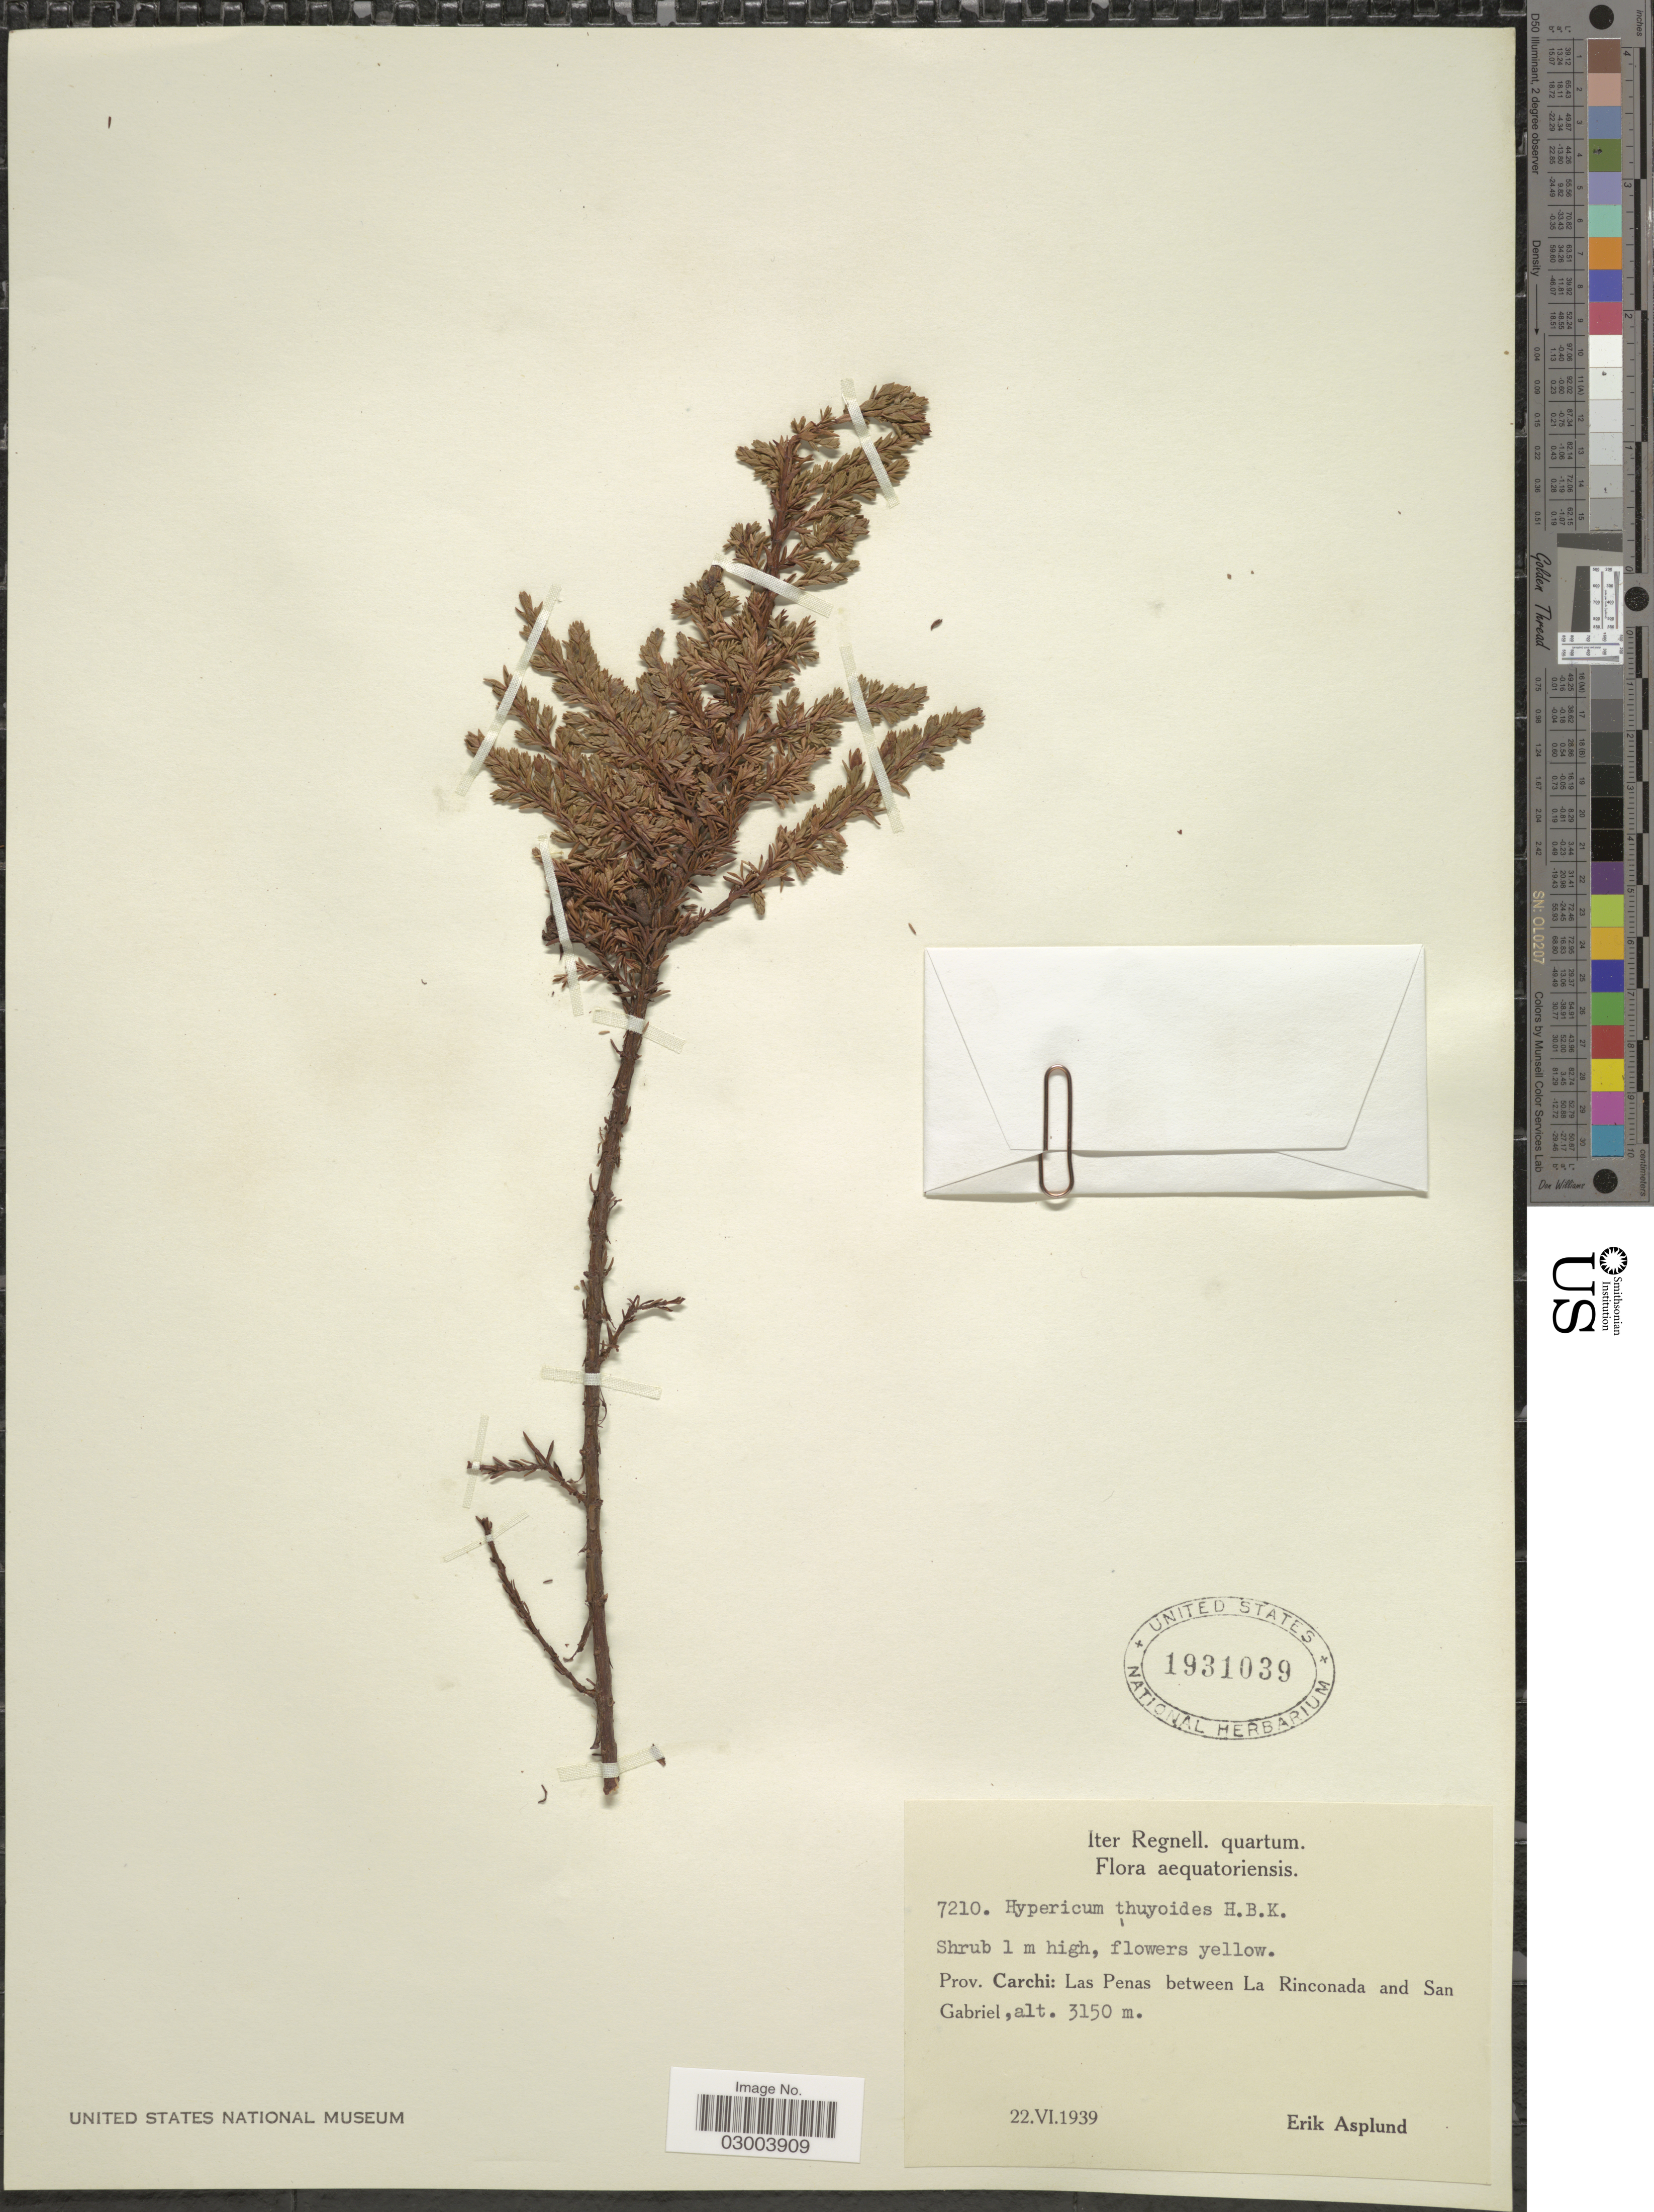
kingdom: Plantae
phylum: Tracheophyta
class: Magnoliopsida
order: Malpighiales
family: Hypericaceae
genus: Hypericum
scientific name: Hypericum thuyoides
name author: Kunth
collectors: E. Asplund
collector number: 7210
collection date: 1939-06-22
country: Ecuador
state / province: Carchi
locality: Las Penas between La Rinconada and San Gabriel.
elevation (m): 3150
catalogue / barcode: US 1931039